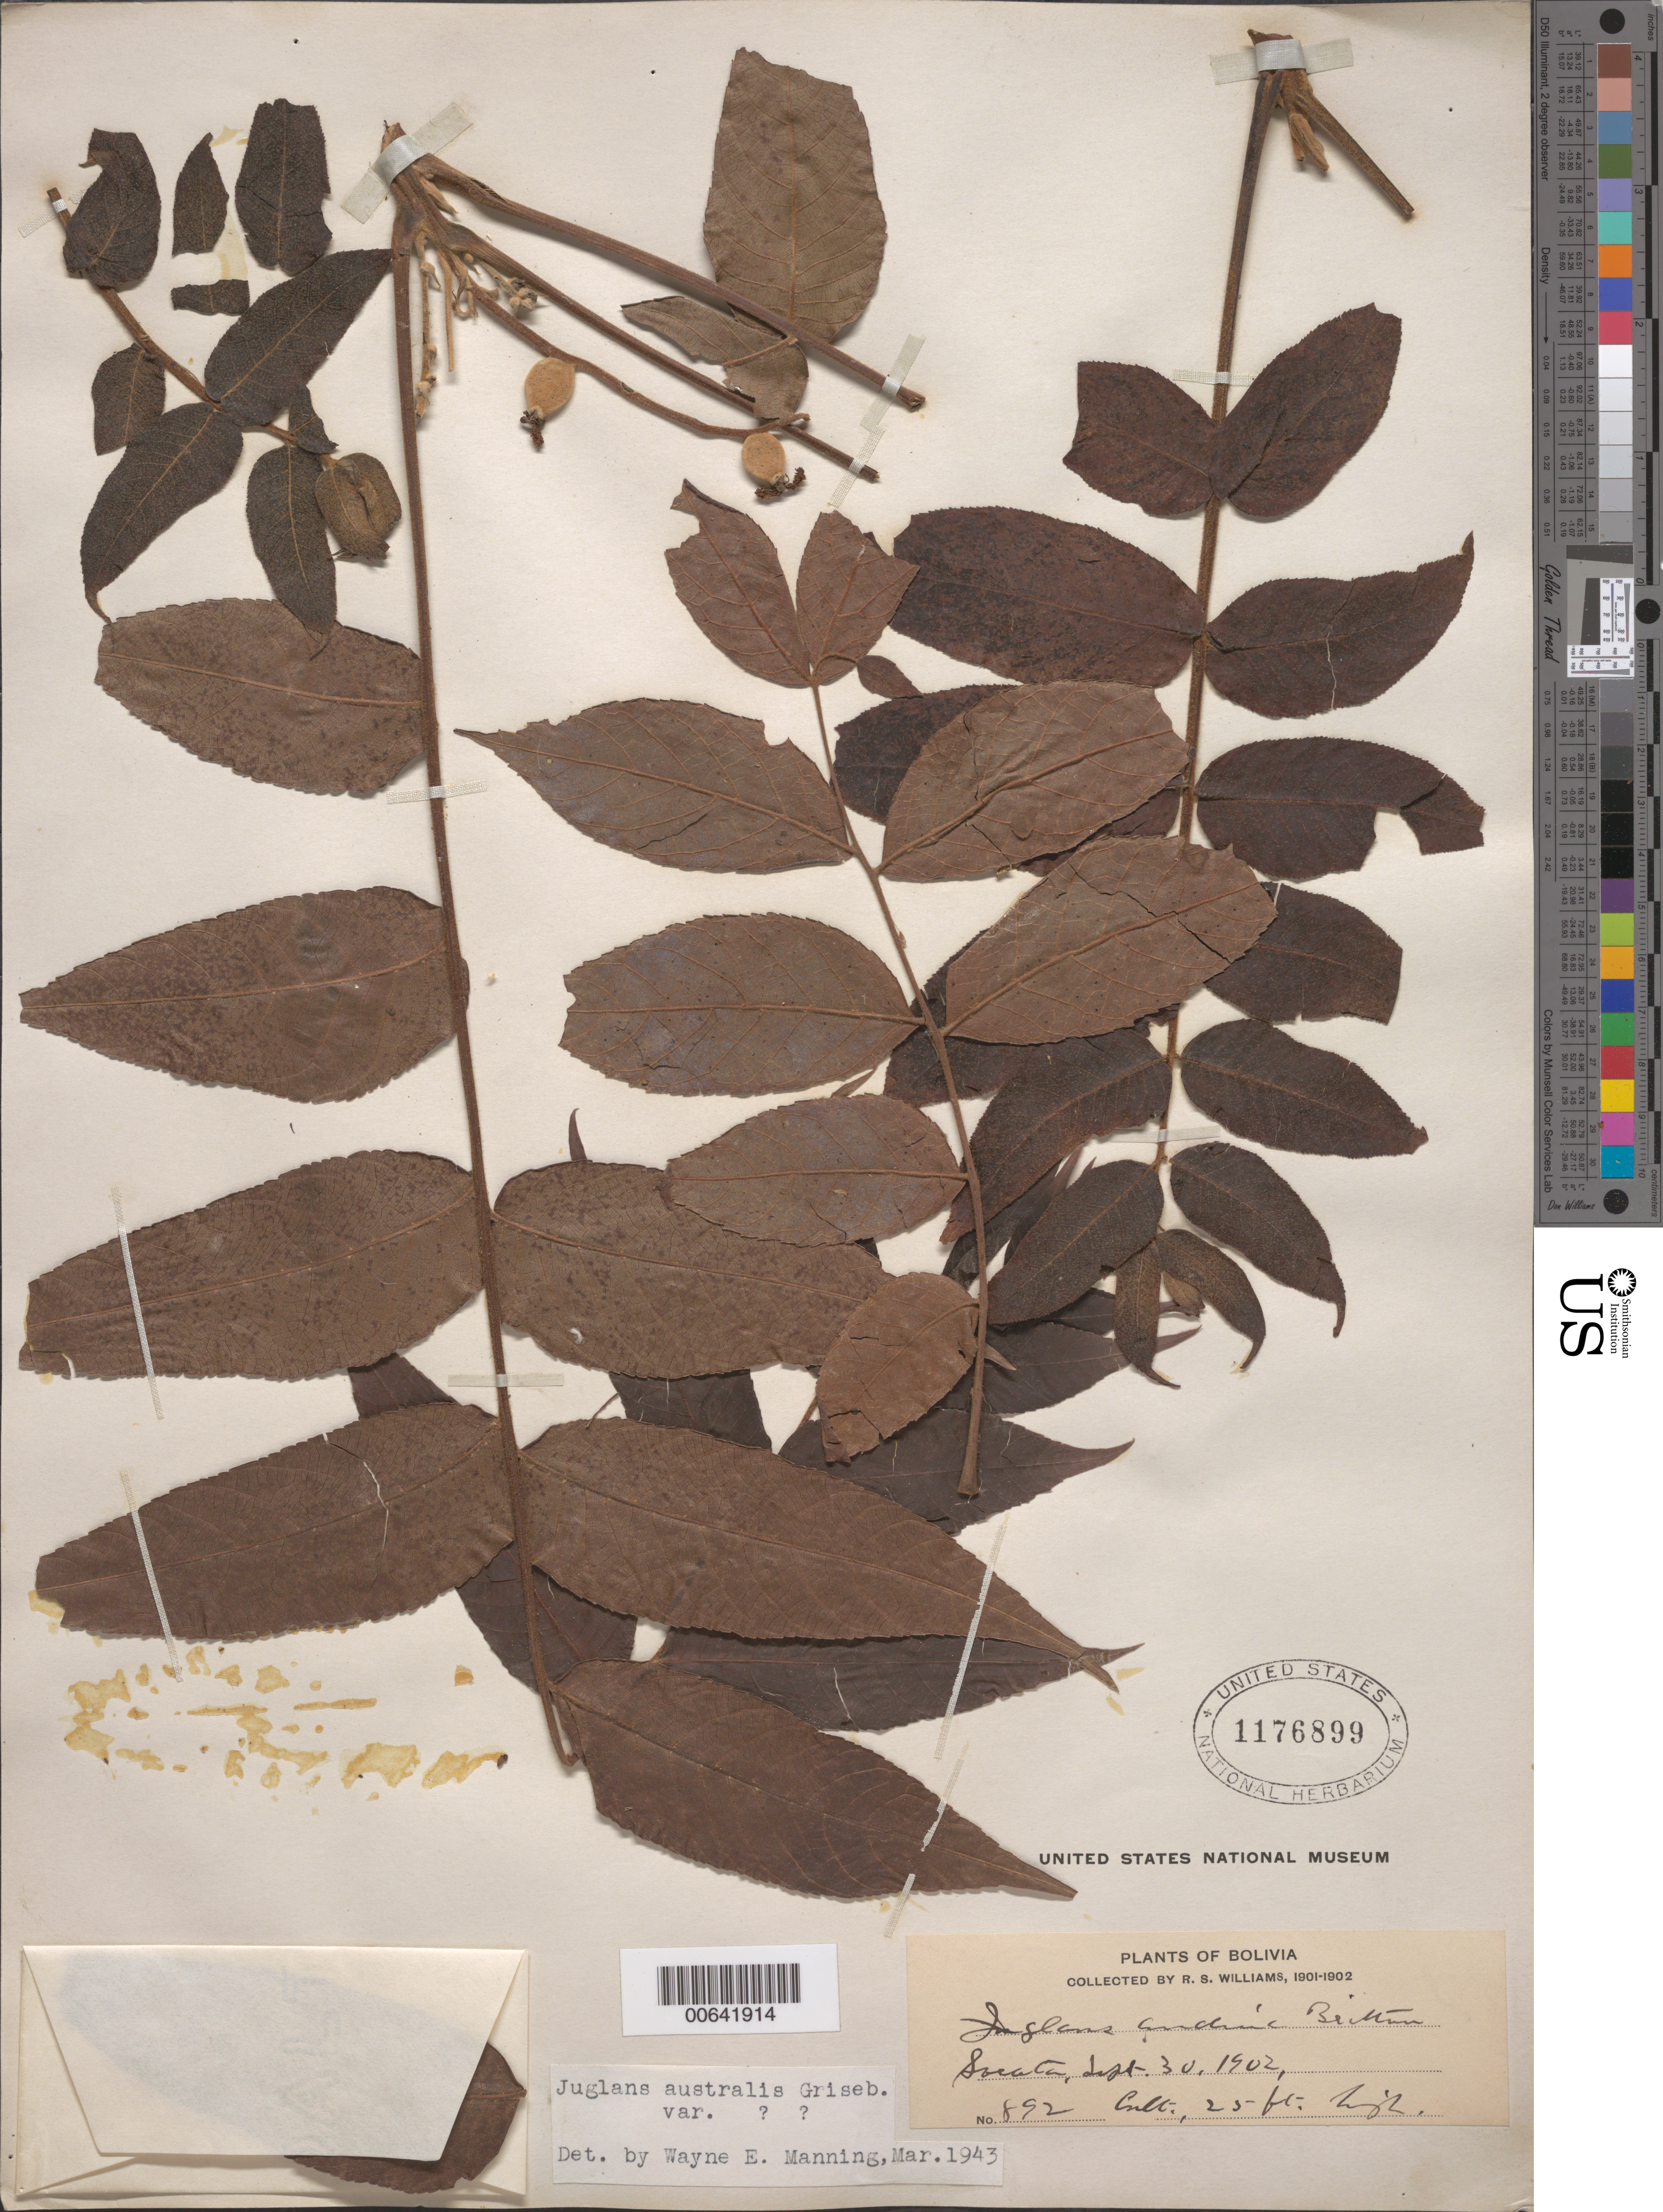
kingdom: Plantae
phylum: Tracheophyta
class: Magnoliopsida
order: Fagales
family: Juglandaceae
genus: Juglans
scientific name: Juglans australis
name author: Griseb.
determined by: Manning, W. E.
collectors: R. S. Williams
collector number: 892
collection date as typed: June 30, 1902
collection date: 1902-09-30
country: Bolivia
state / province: La Páz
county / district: Larecaja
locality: Sorata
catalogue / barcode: US 1176899